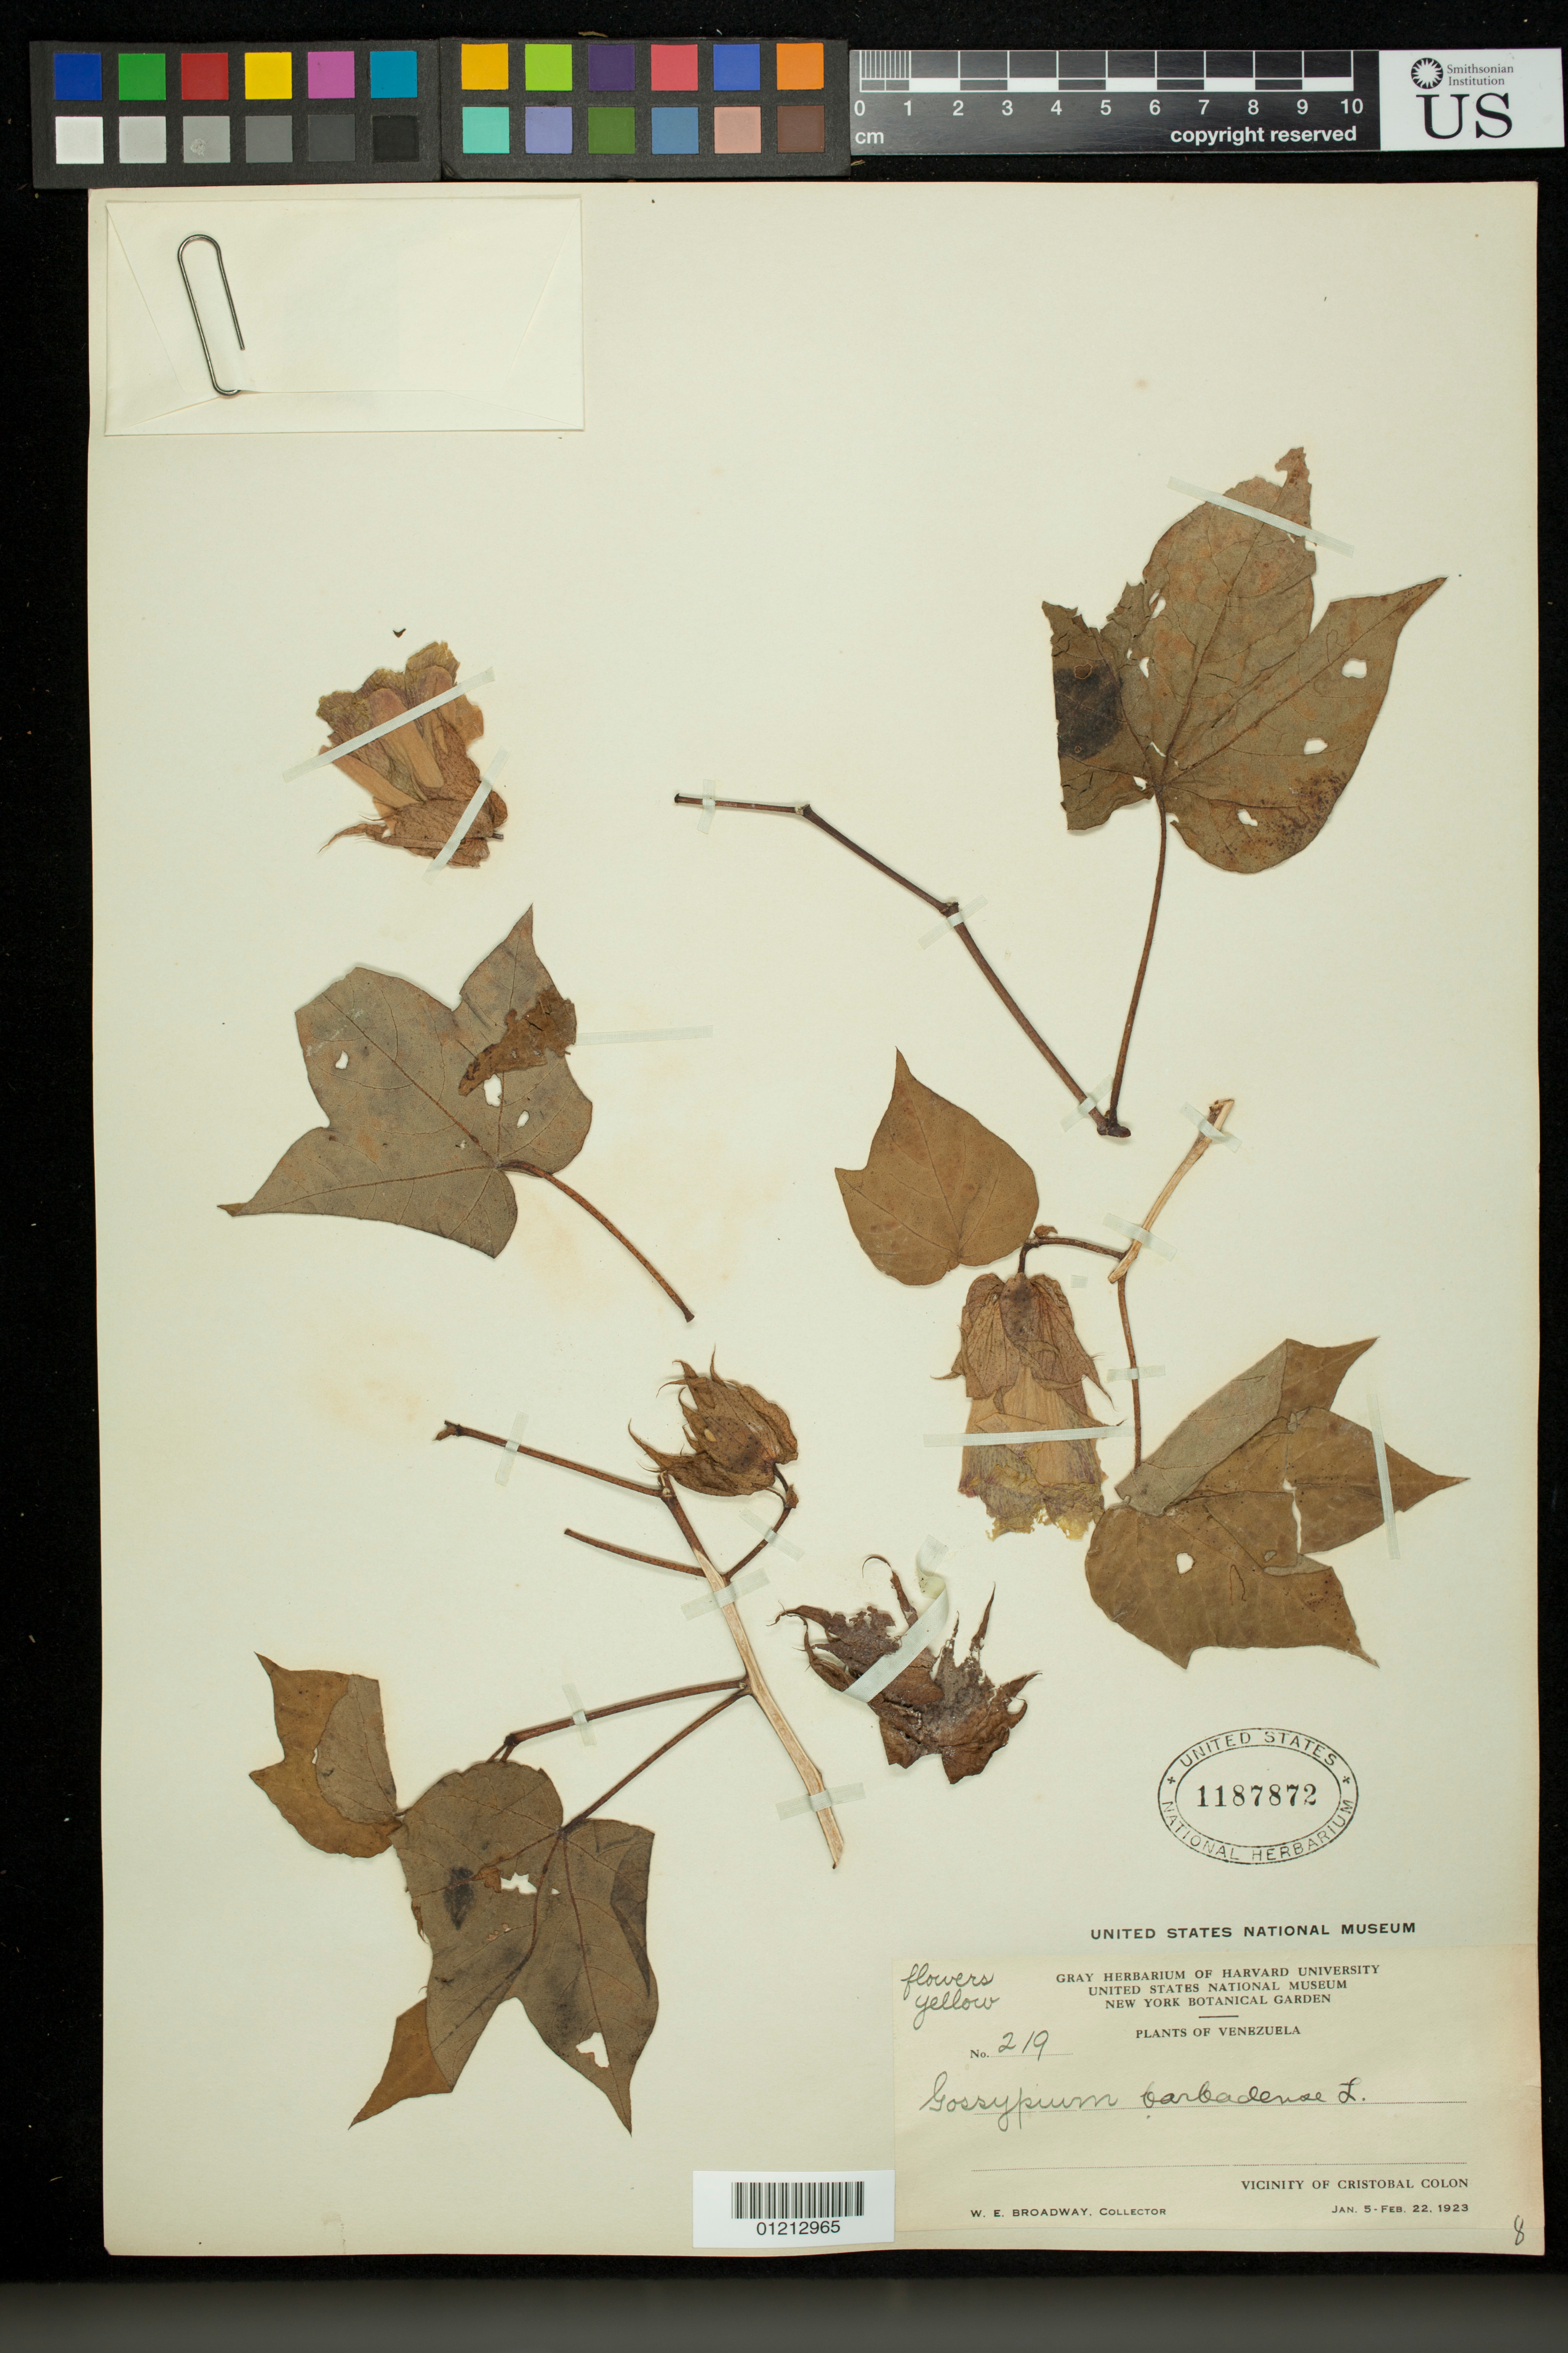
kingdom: Plantae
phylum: Tracheophyta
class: Magnoliopsida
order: Malvales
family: Malvaceae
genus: Gossypium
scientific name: Gossypium barbadense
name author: L.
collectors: W. E. Broadway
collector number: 219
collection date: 1923-01-05/1923-02-22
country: Venezuela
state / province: Sucre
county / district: Valdez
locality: vicinity of Cristobal Colon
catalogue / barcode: US 1187872